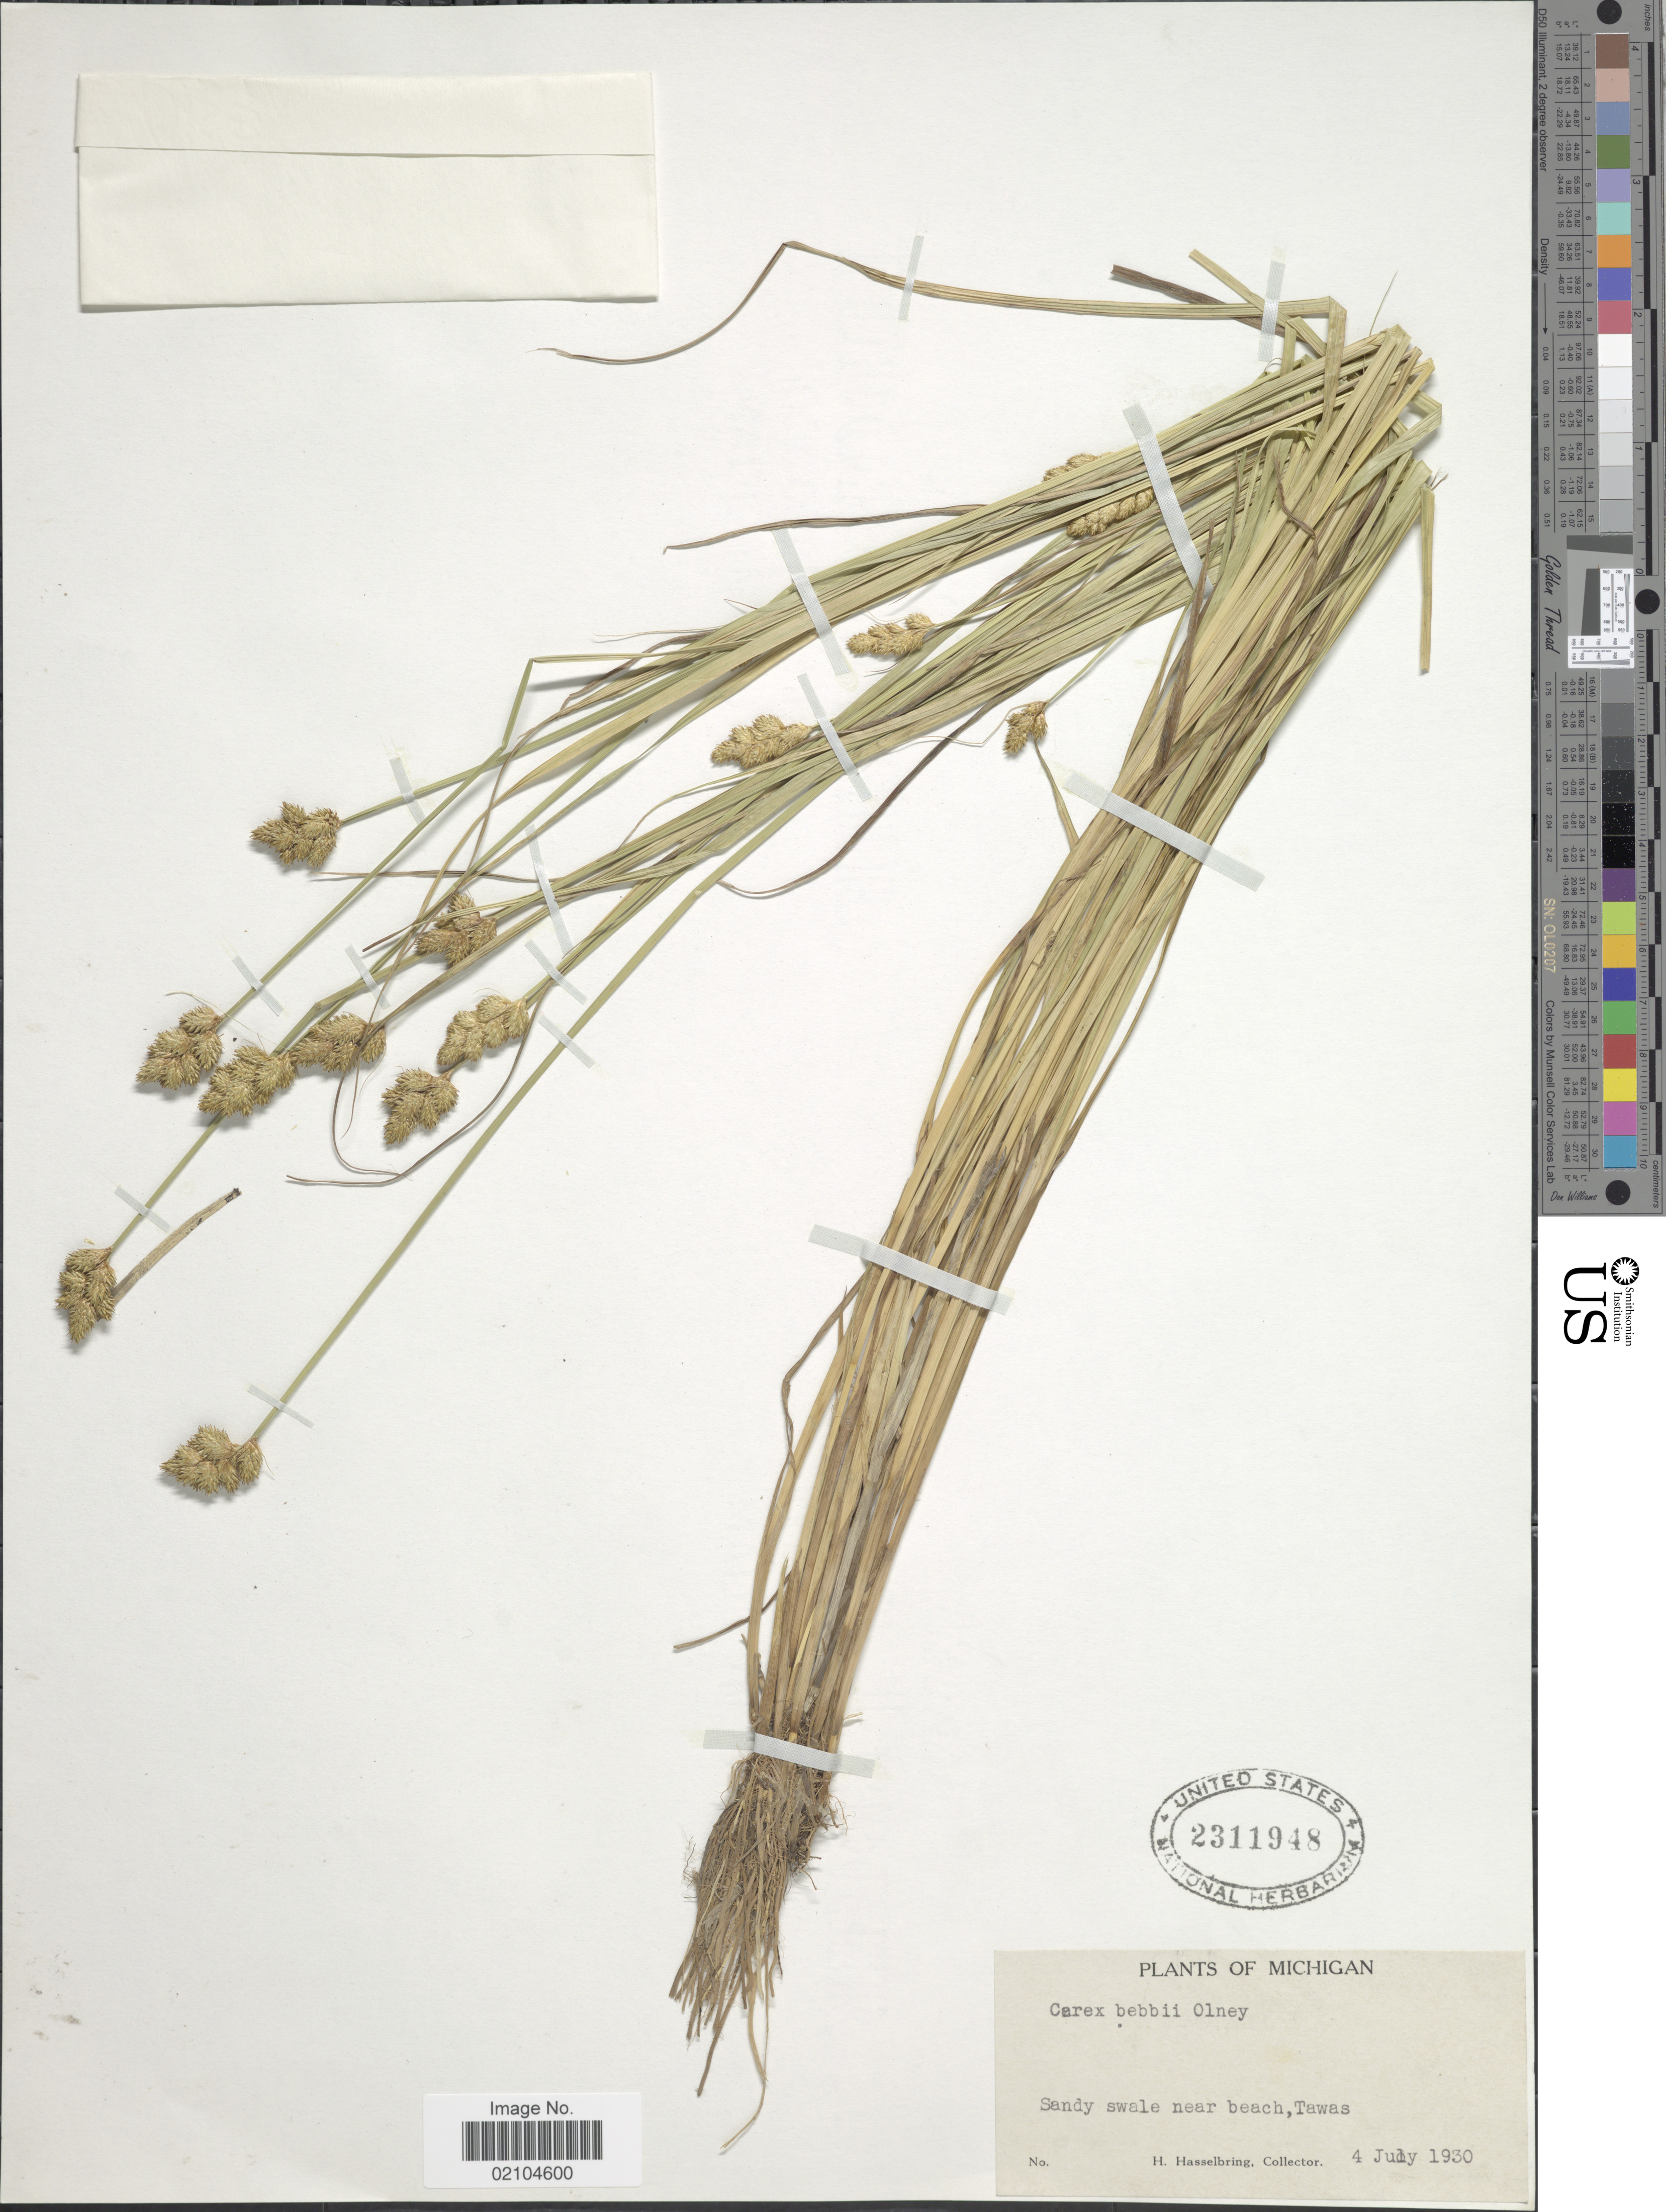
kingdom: Plantae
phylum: Tracheophyta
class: Liliopsida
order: Poales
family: Cyperaceae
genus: Carex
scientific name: Carex bebbii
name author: (L.H. Bailey) Olney ex Fernald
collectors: H. Hasselbring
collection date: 1930-07-04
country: United States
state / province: Michigan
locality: Sandy swale near beach, Tawas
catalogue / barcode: US 2311948